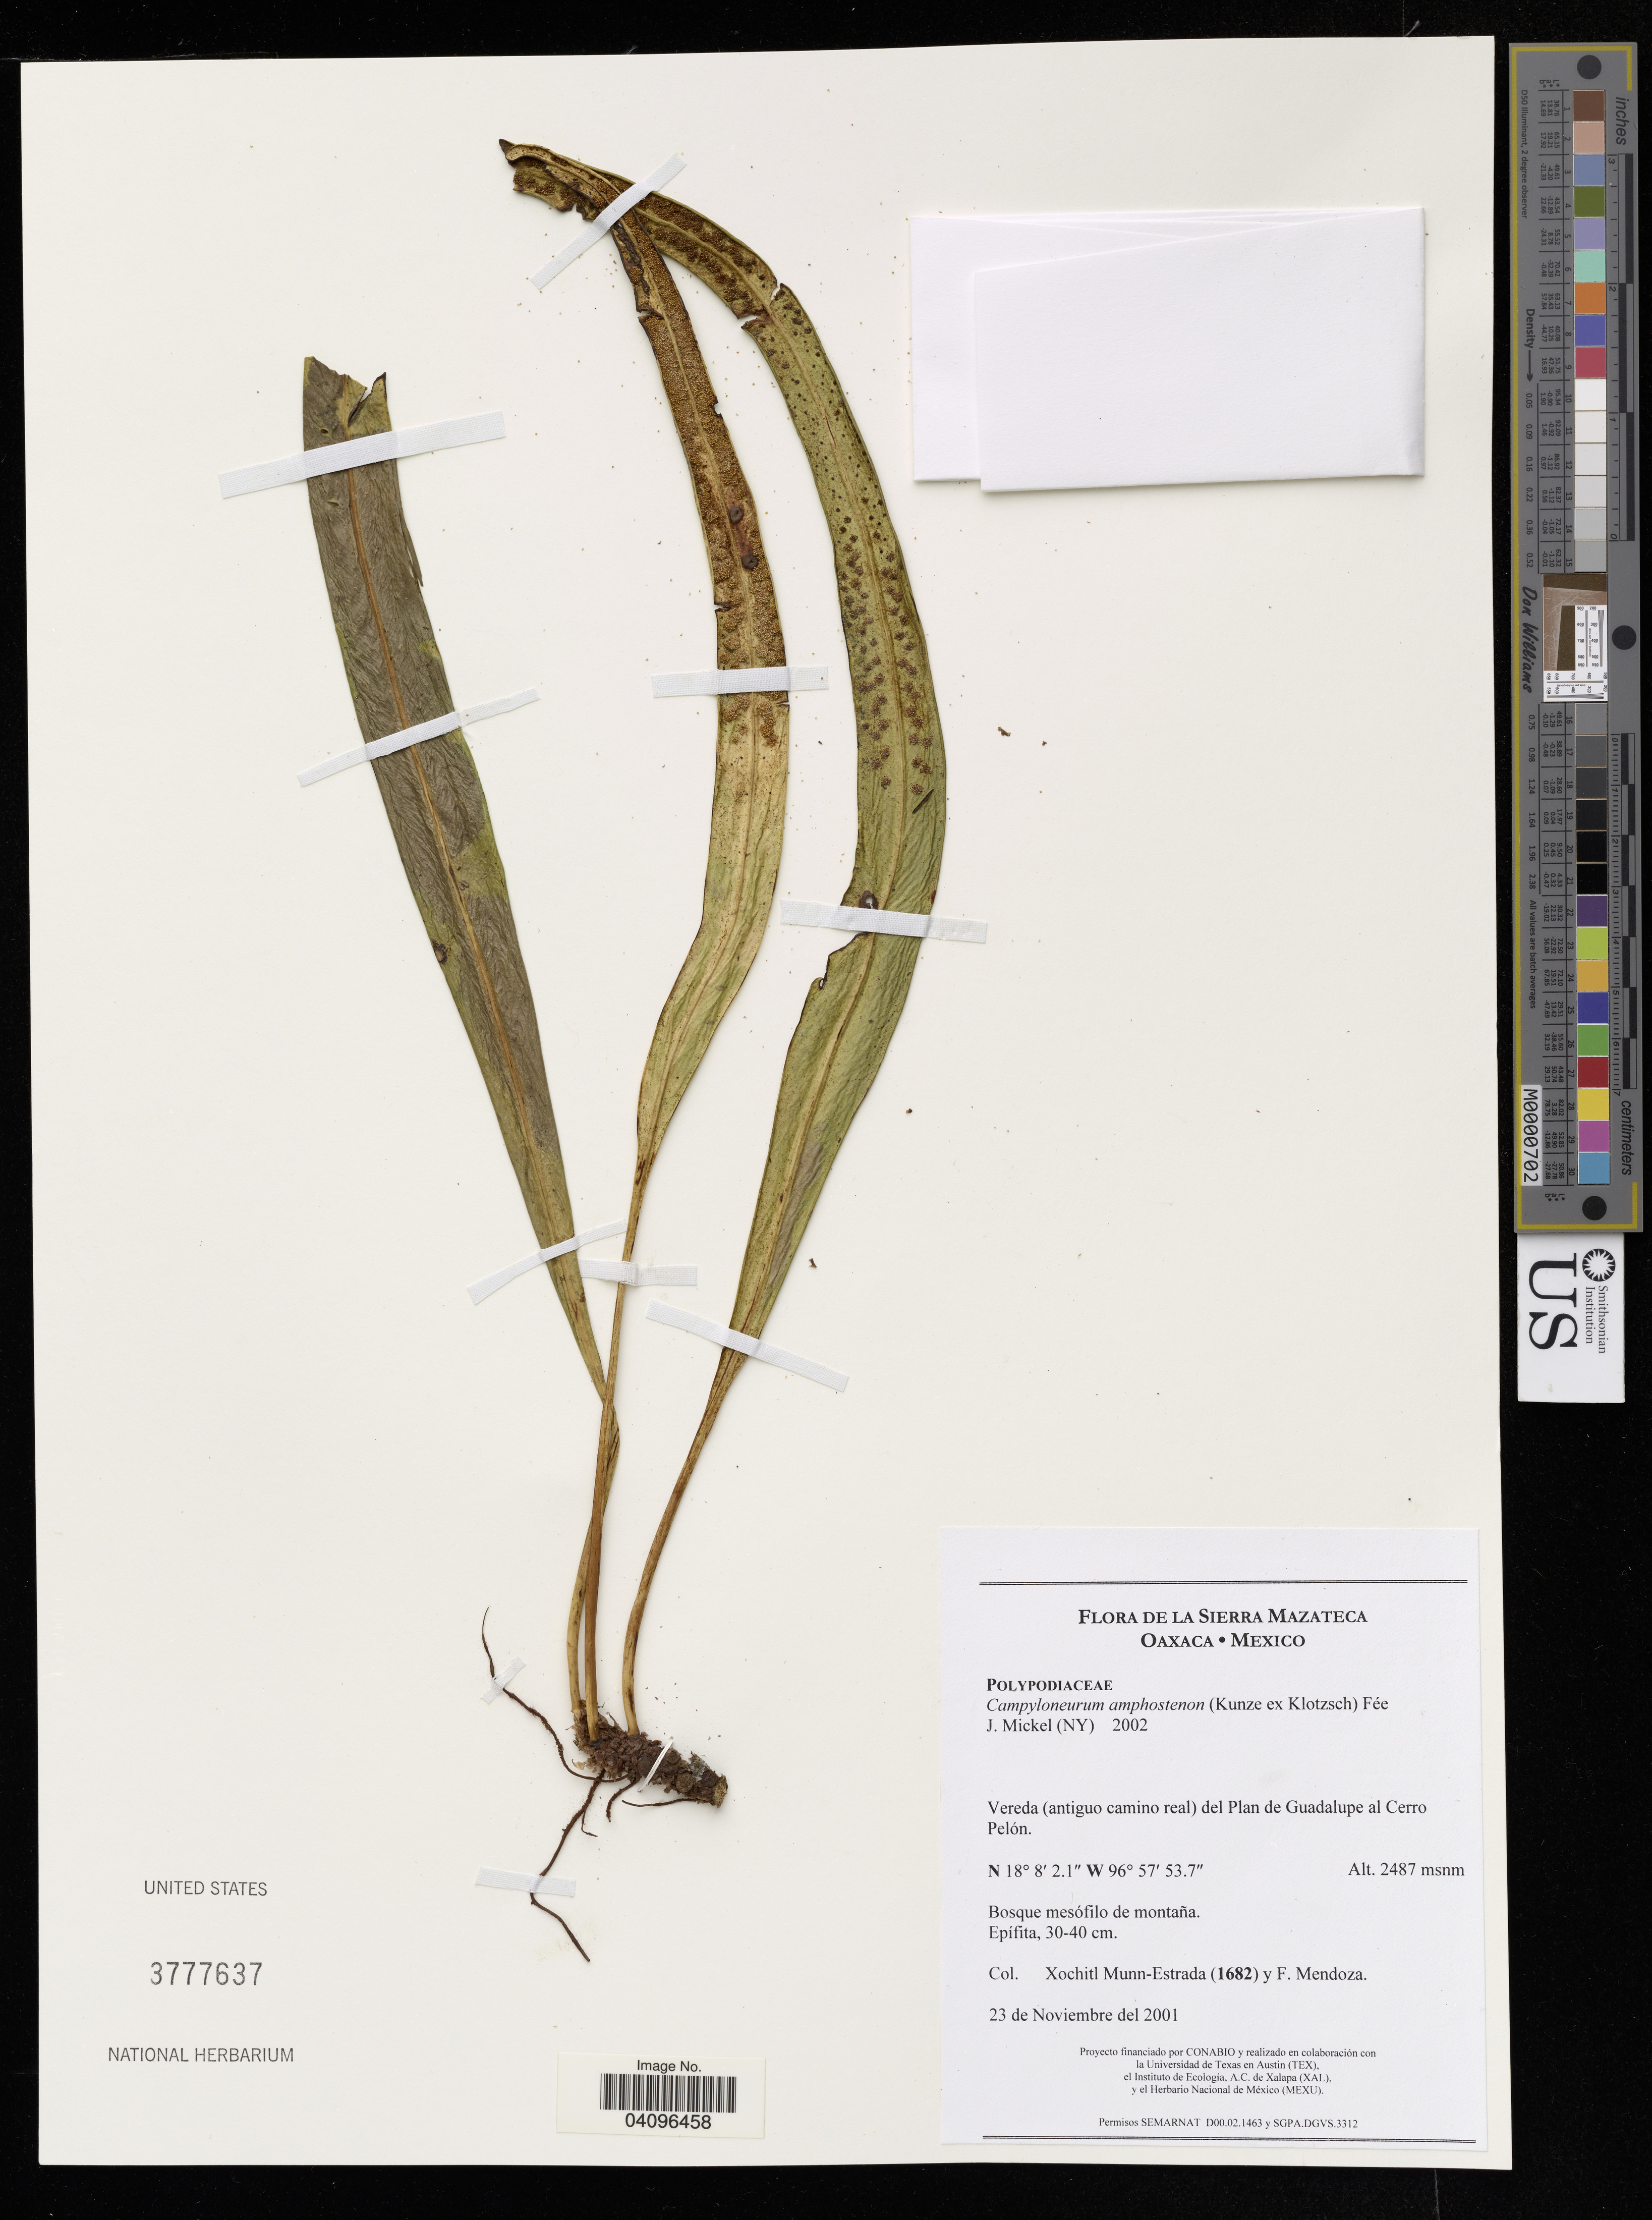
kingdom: Plantae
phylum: Tracheophyta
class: Polypodiopsida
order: Polypodiales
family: Polypodiaceae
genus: Campyloneurum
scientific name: Campyloneurum amphostenon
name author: (Kunze ex Klotzsch) Fée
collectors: X. Munn-Estrada & F. Mendoza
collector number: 1682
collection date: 2001-11-23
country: Mexico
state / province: Oaxaca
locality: Sierra Mazateca. Vereda (antiguo camino real) del Plan de Guadalupe al Cerro Pelón.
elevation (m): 2487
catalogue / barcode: US 3777637